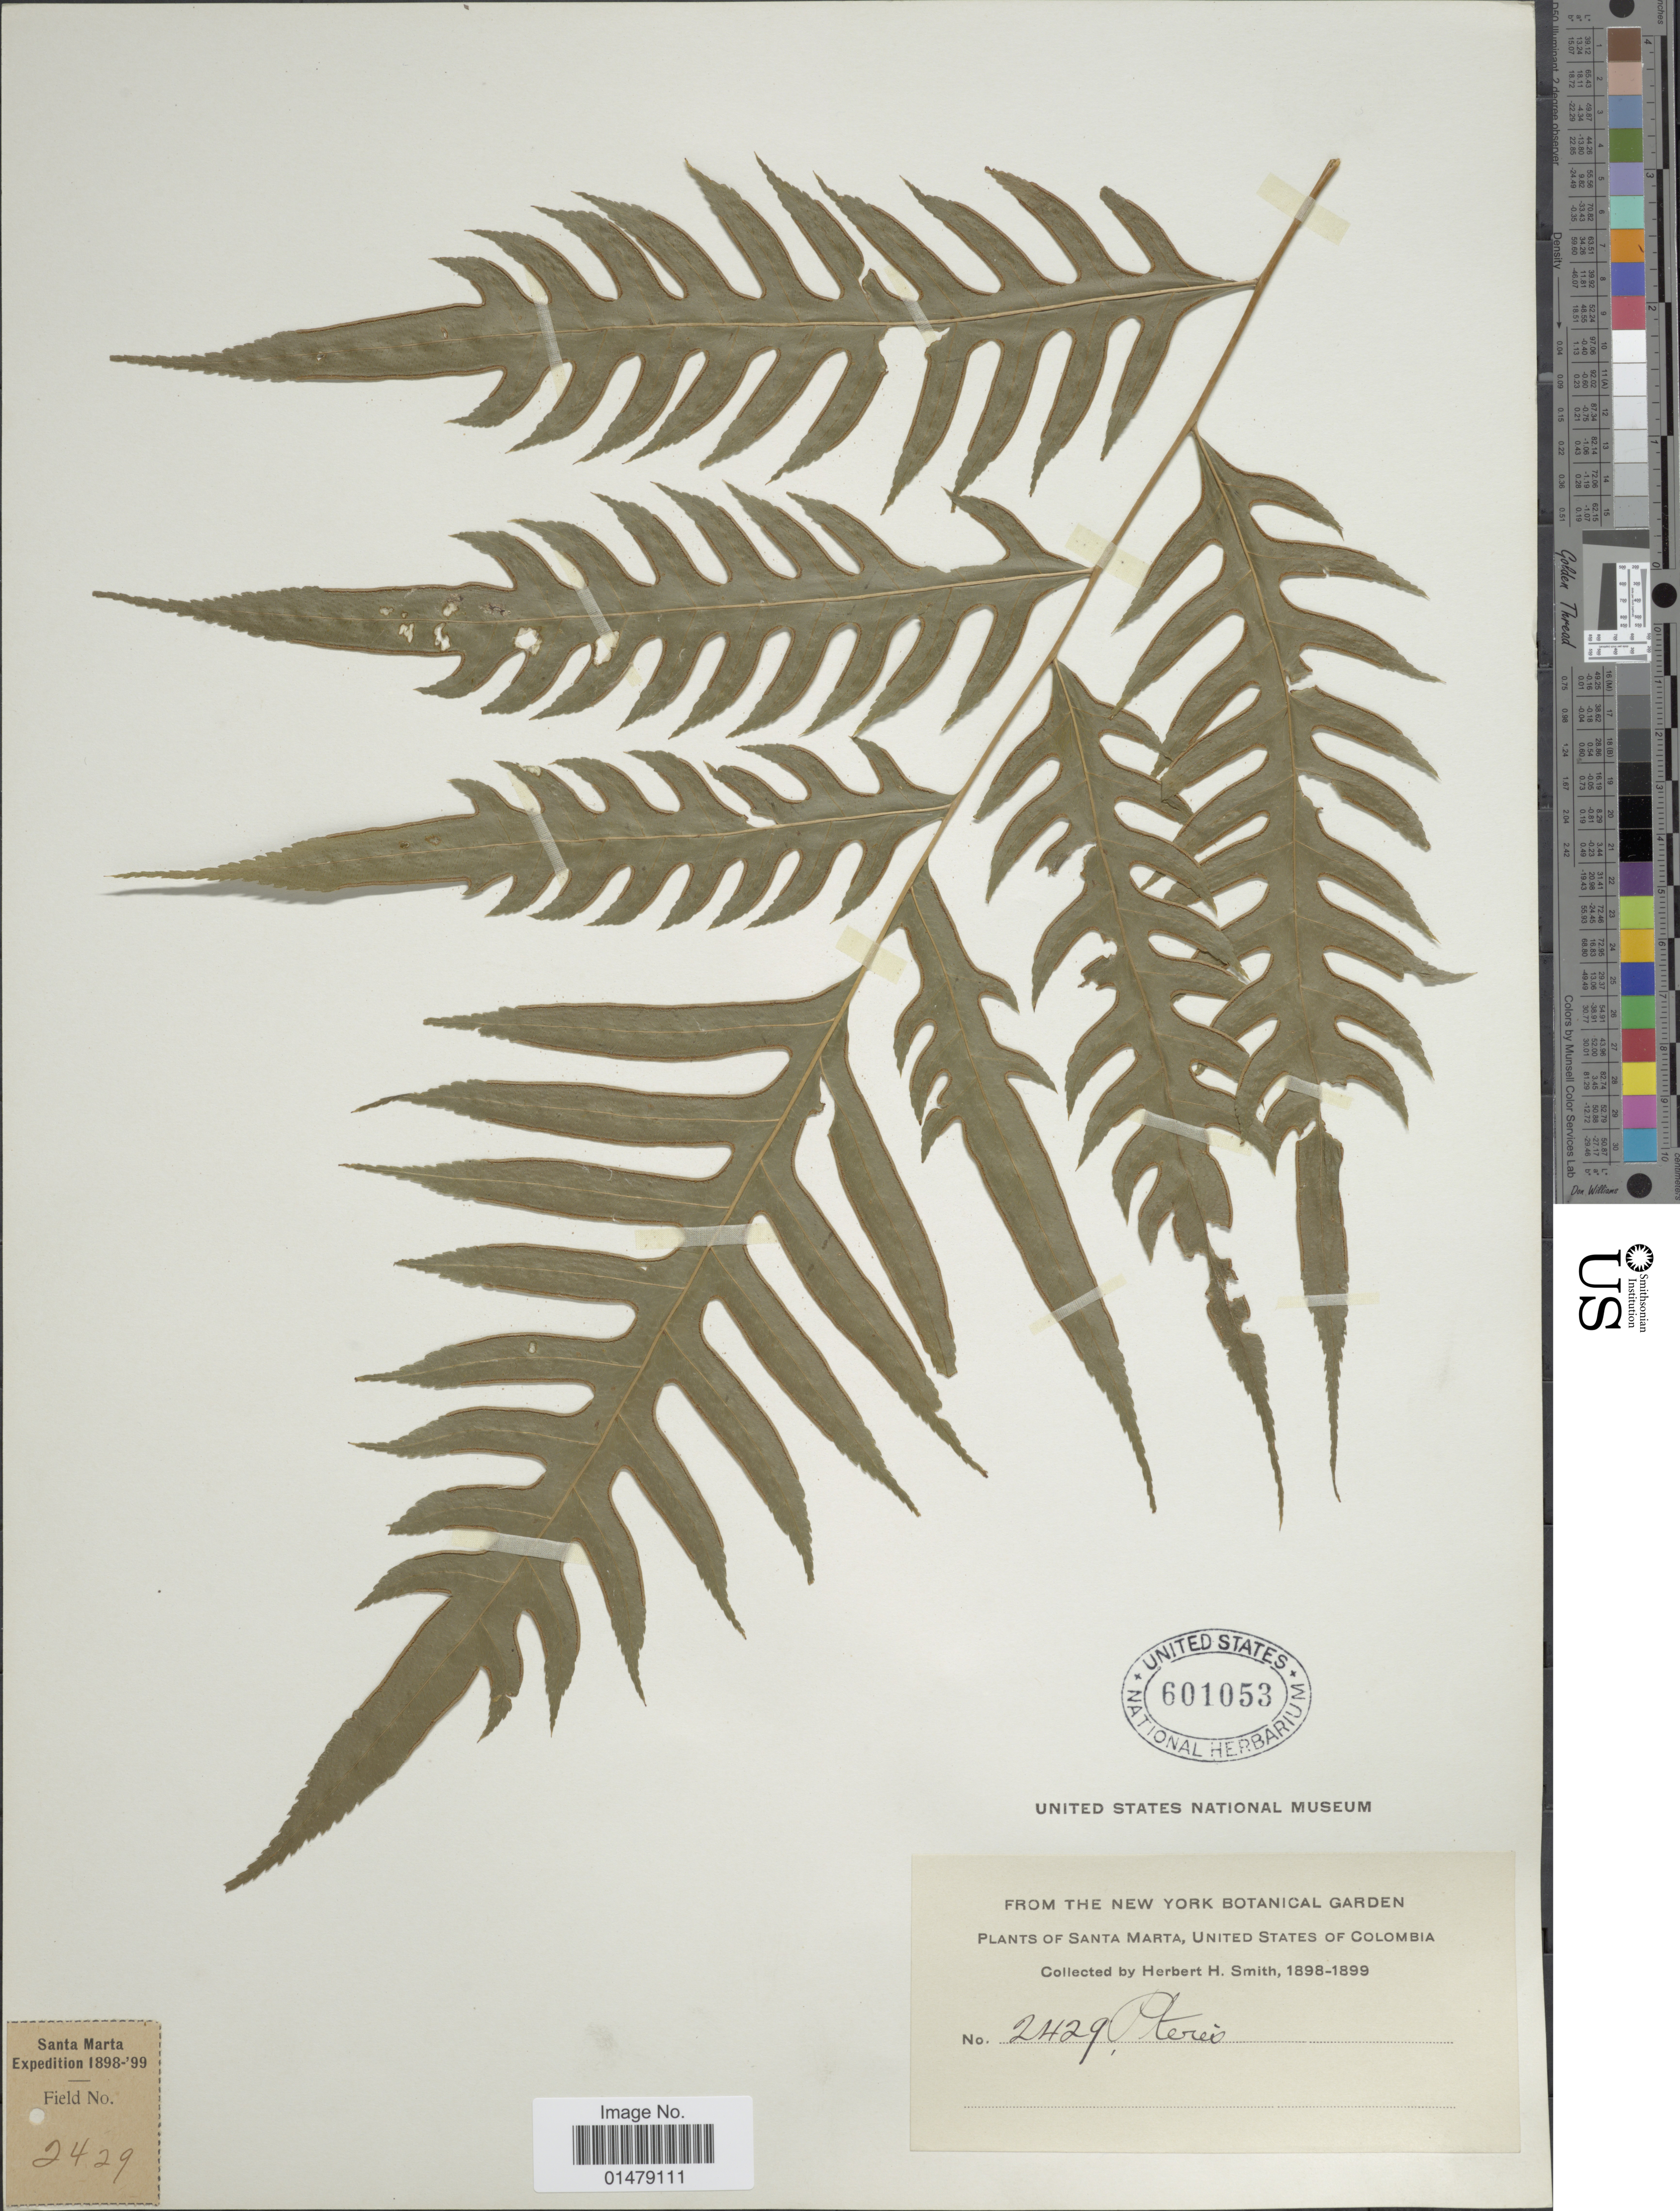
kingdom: Plantae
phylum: Tracheophyta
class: Polypodiopsida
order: Polypodiales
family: Pteridaceae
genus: Pteris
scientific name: Pteris altissima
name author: Poir.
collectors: Herbert H. Smith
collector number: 2429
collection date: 1898/1899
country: Colombia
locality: Santa Marta, United States of Colombia.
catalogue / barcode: US 601053